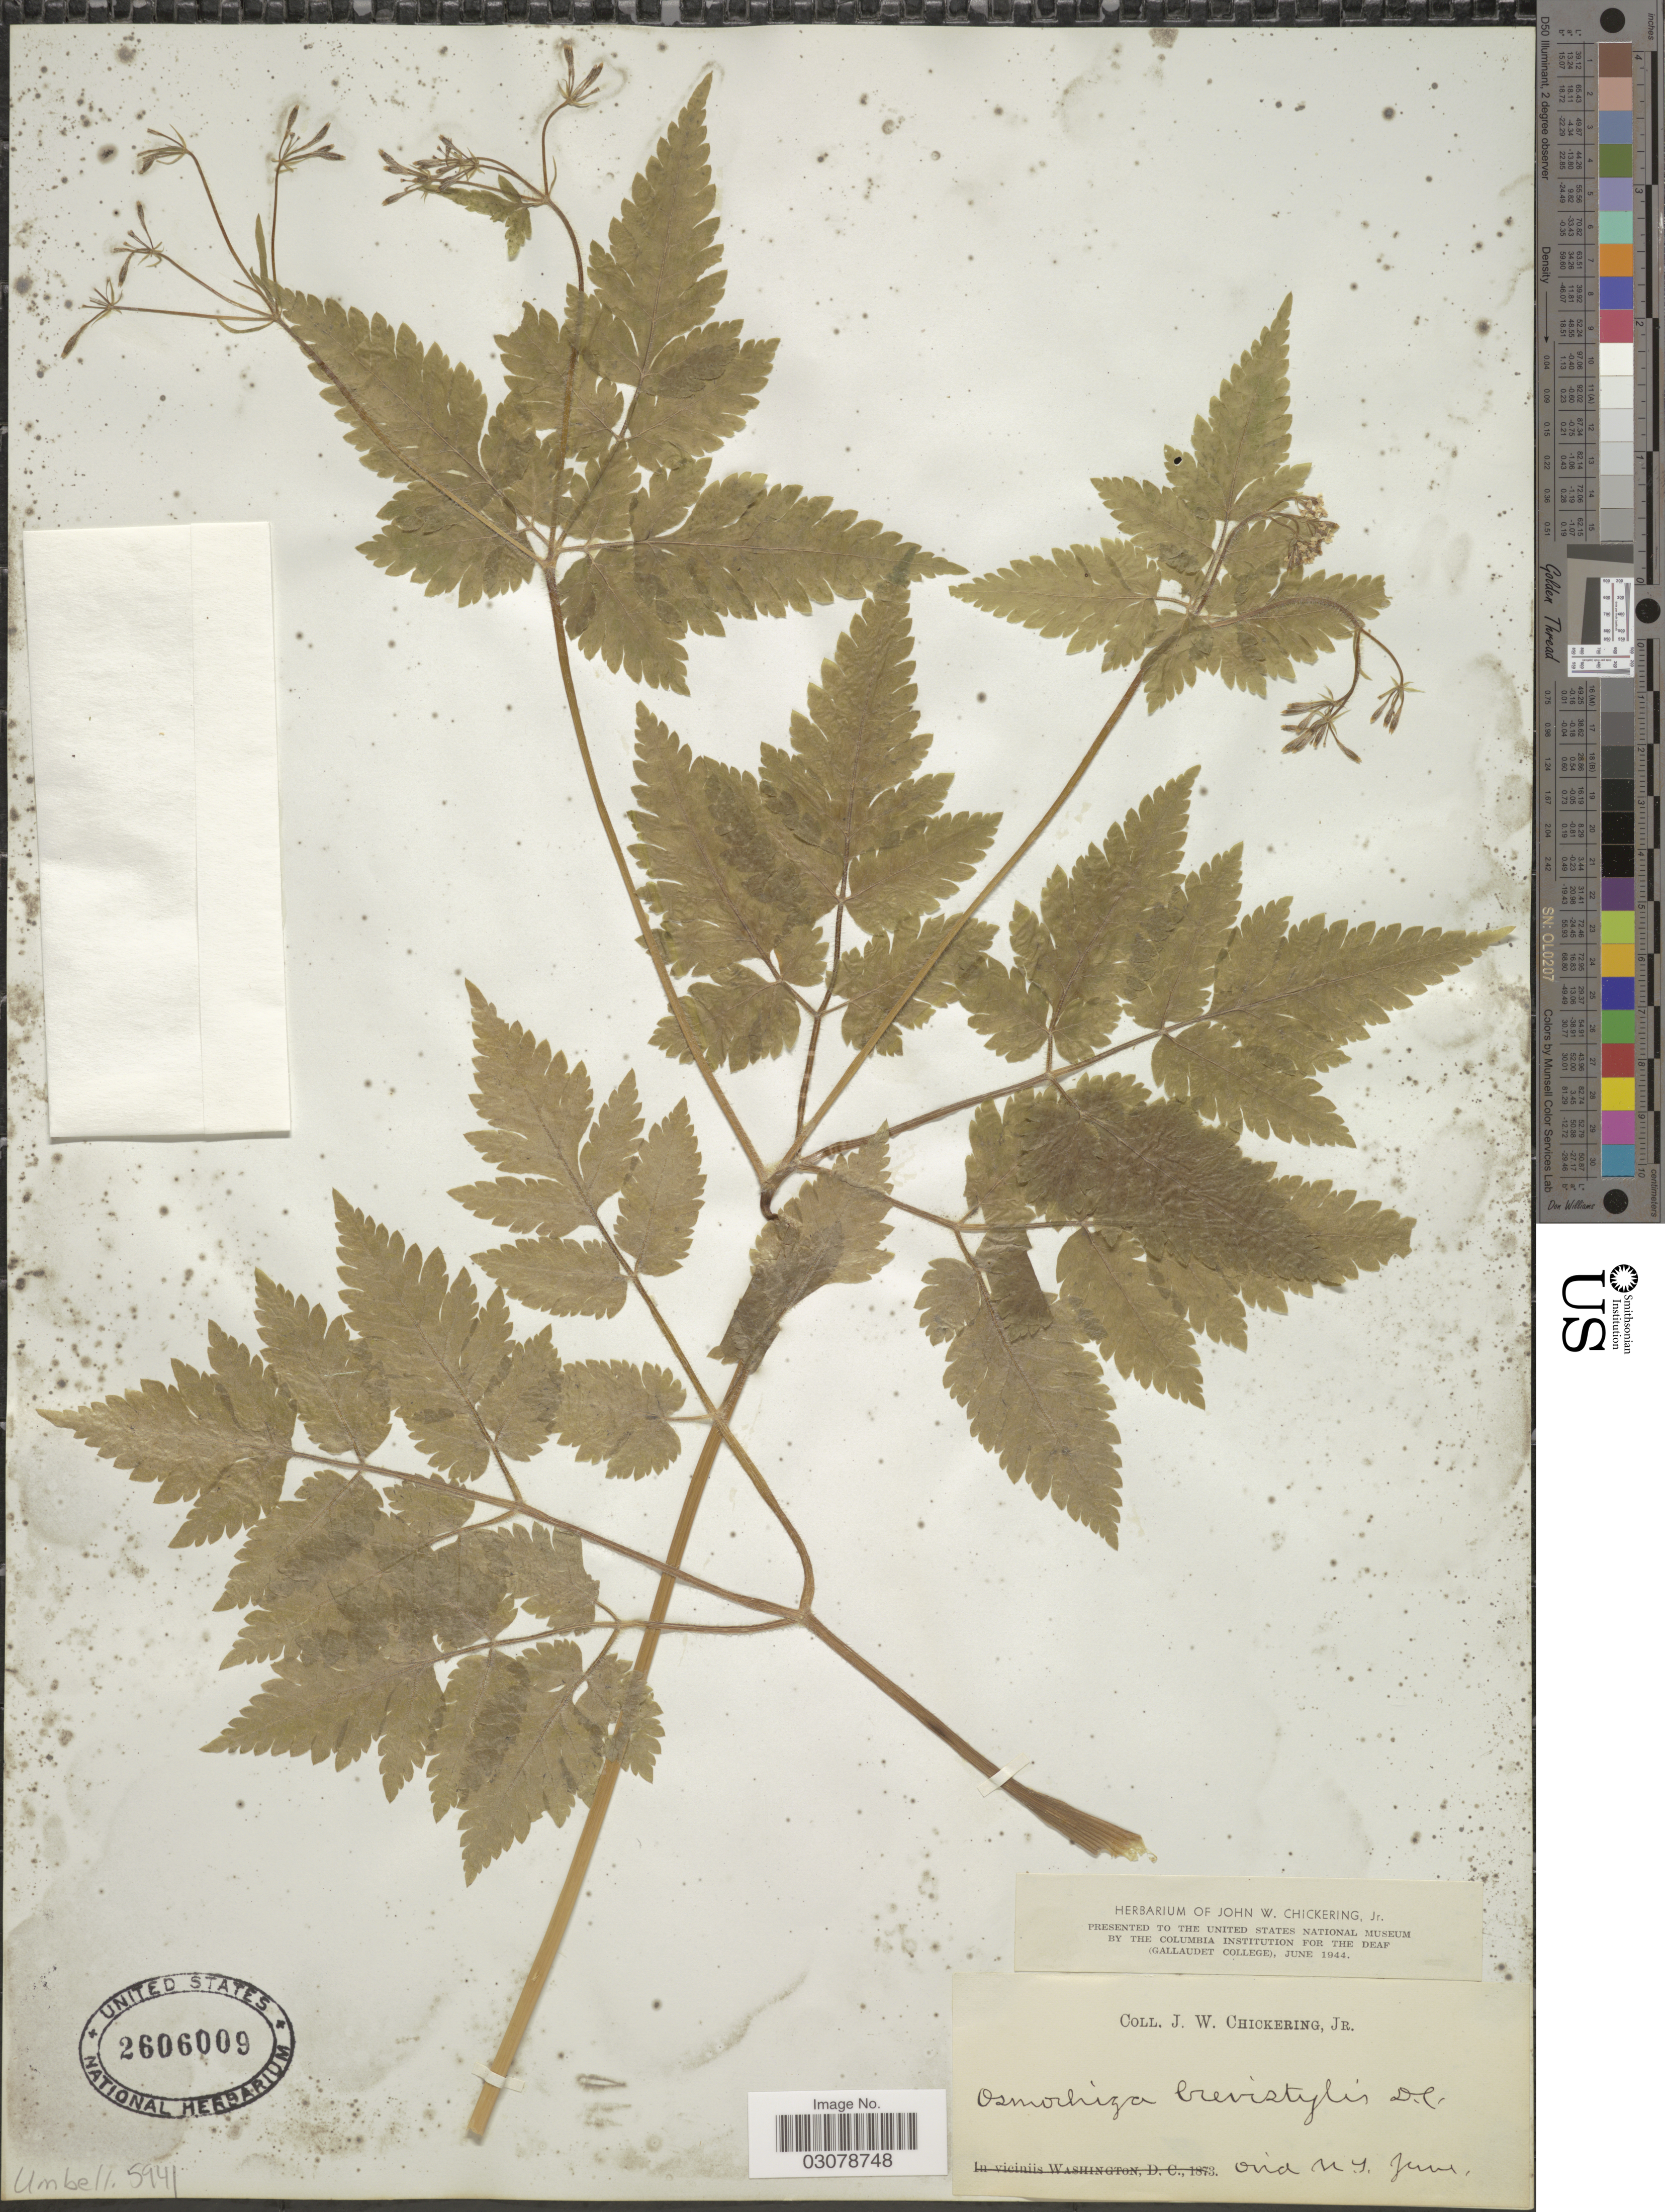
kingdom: Plantae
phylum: Tracheophyta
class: Magnoliopsida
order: Apiales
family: Apiaceae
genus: Osmorhiza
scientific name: Osmorhiza nuda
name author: Torr.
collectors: J. W. Chickering Jr.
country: United States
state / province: New York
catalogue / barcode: US 2606009